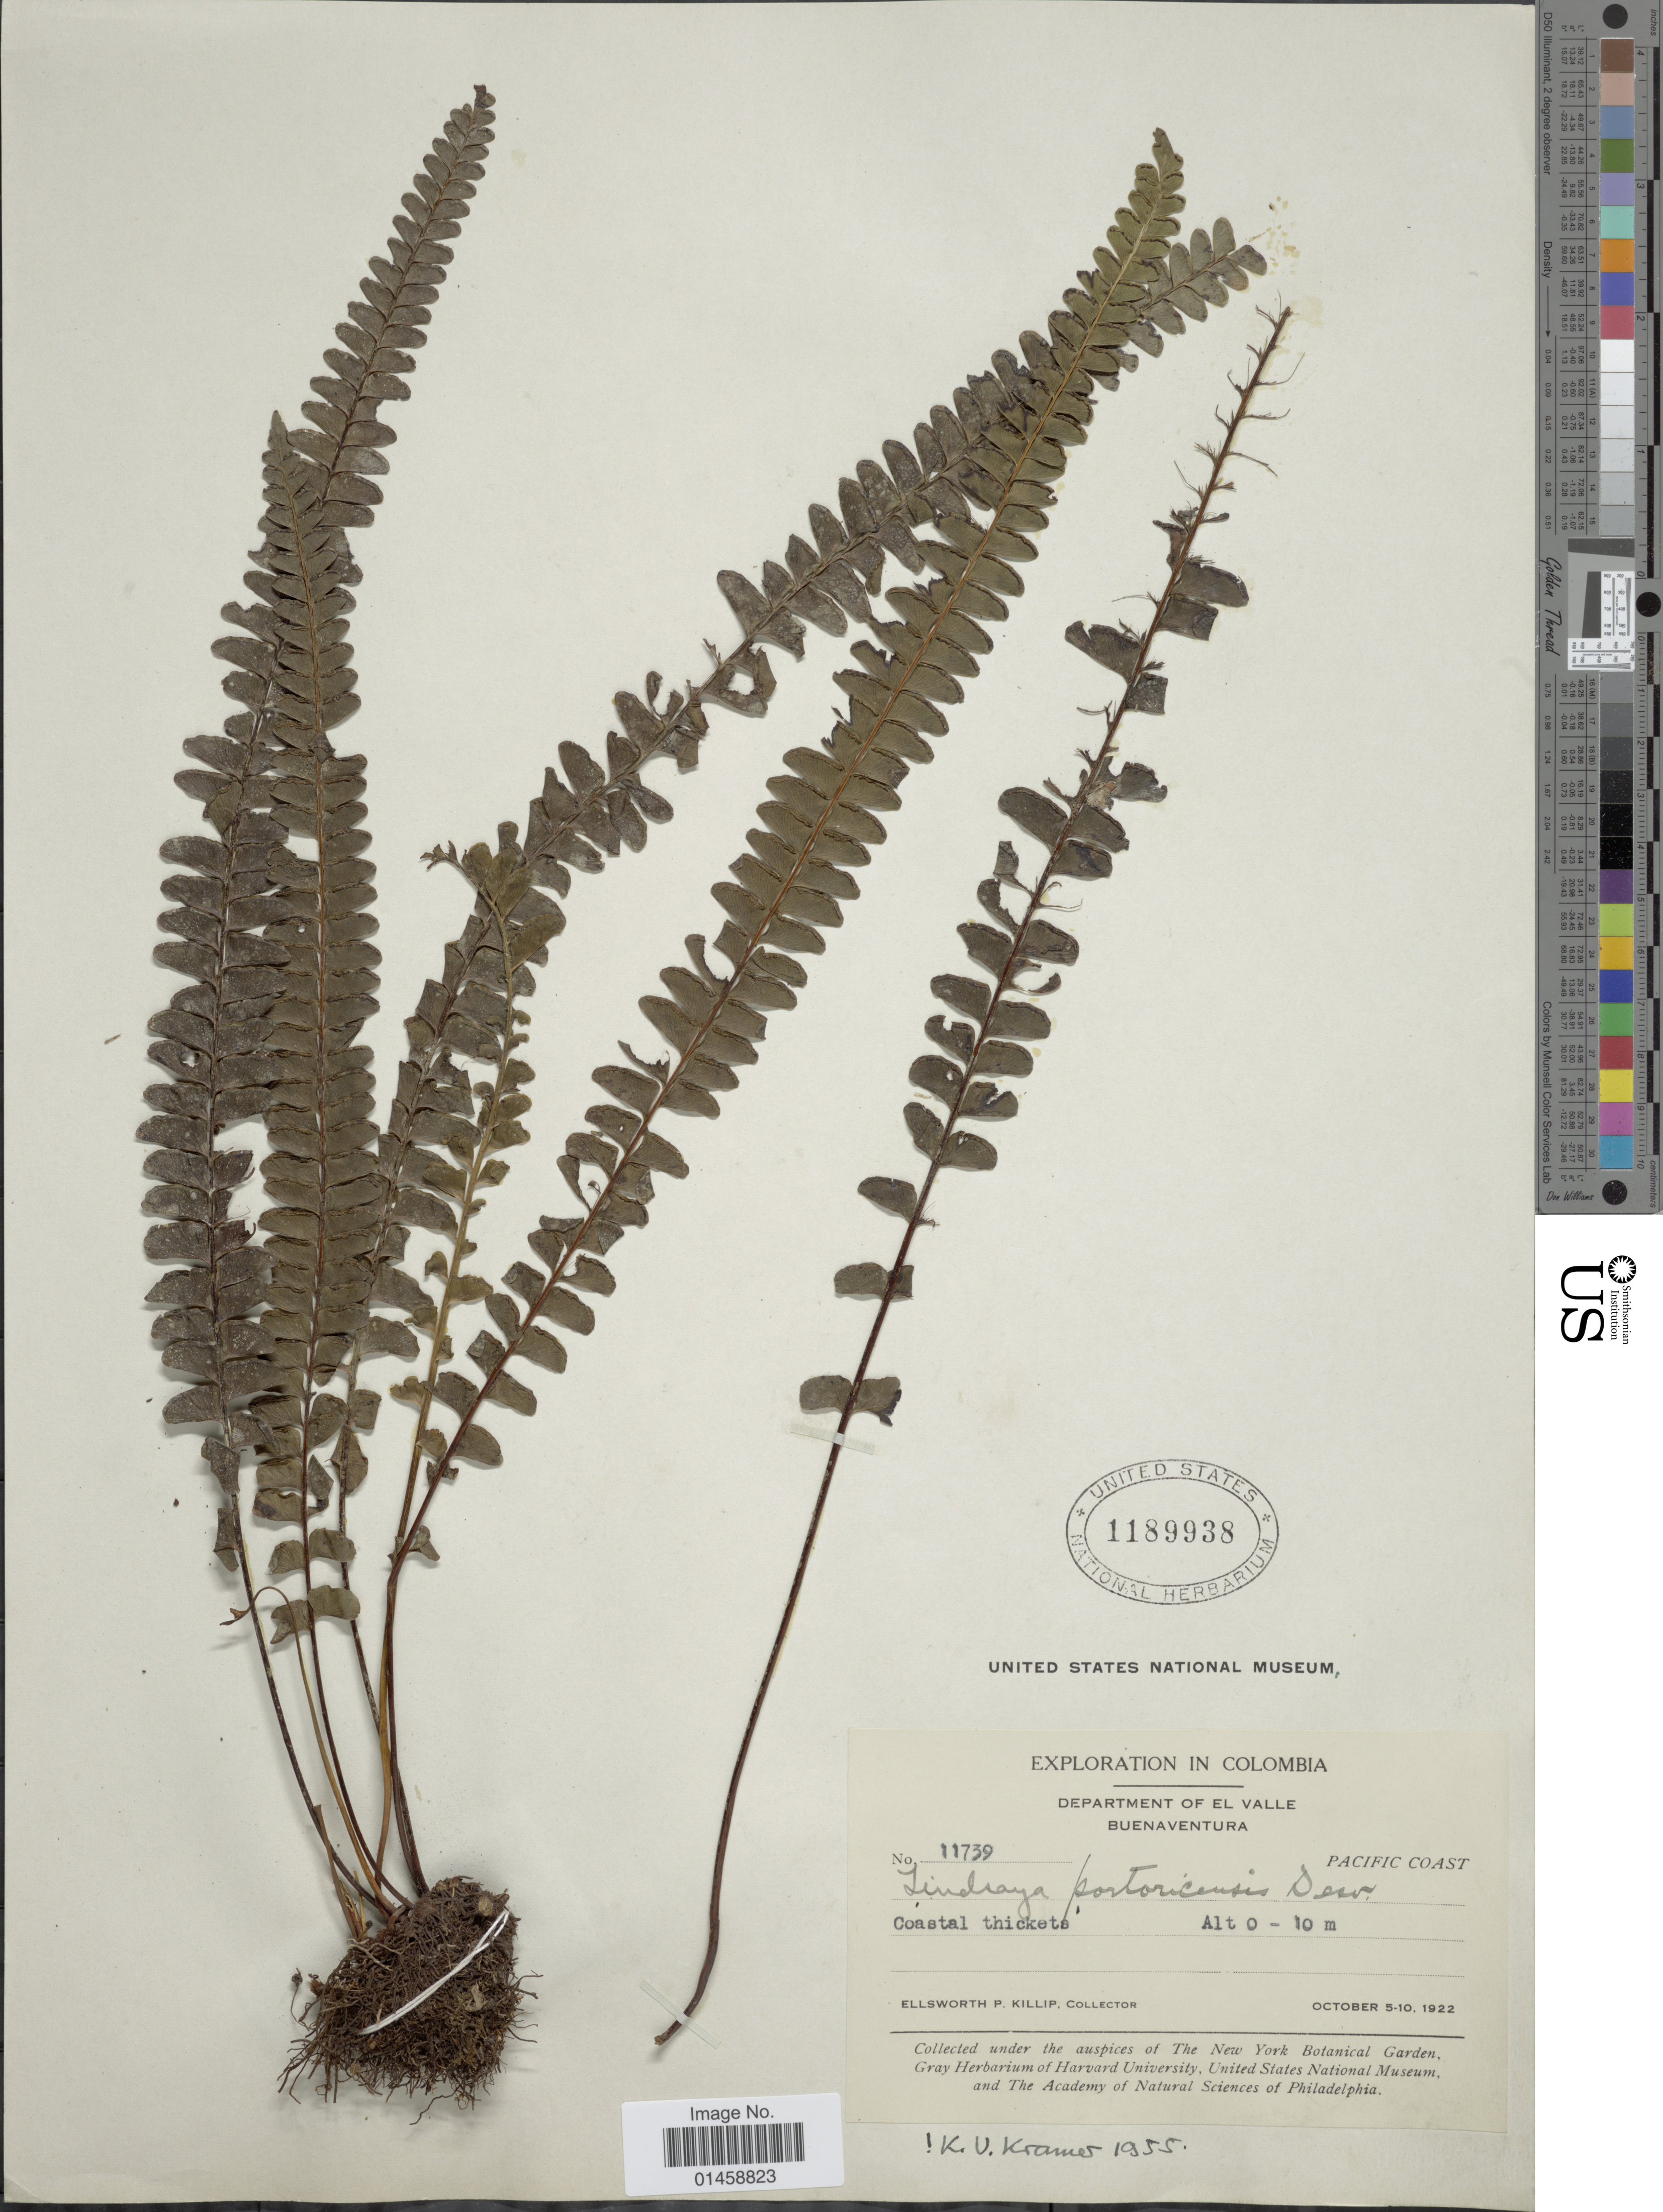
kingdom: Plantae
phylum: Tracheophyta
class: Polypodiopsida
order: Polypodiales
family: Lindsaeaceae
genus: Lindsaea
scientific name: Lindsaea portoricensis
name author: Desv.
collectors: E. P. Killip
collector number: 11739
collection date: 1922-10-05/1922-10-10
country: Colombia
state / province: Valle del Cauca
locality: Department of El Valle Buenaventura, Pacific Coast, Coastal thickets.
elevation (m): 0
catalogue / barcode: US 1189938